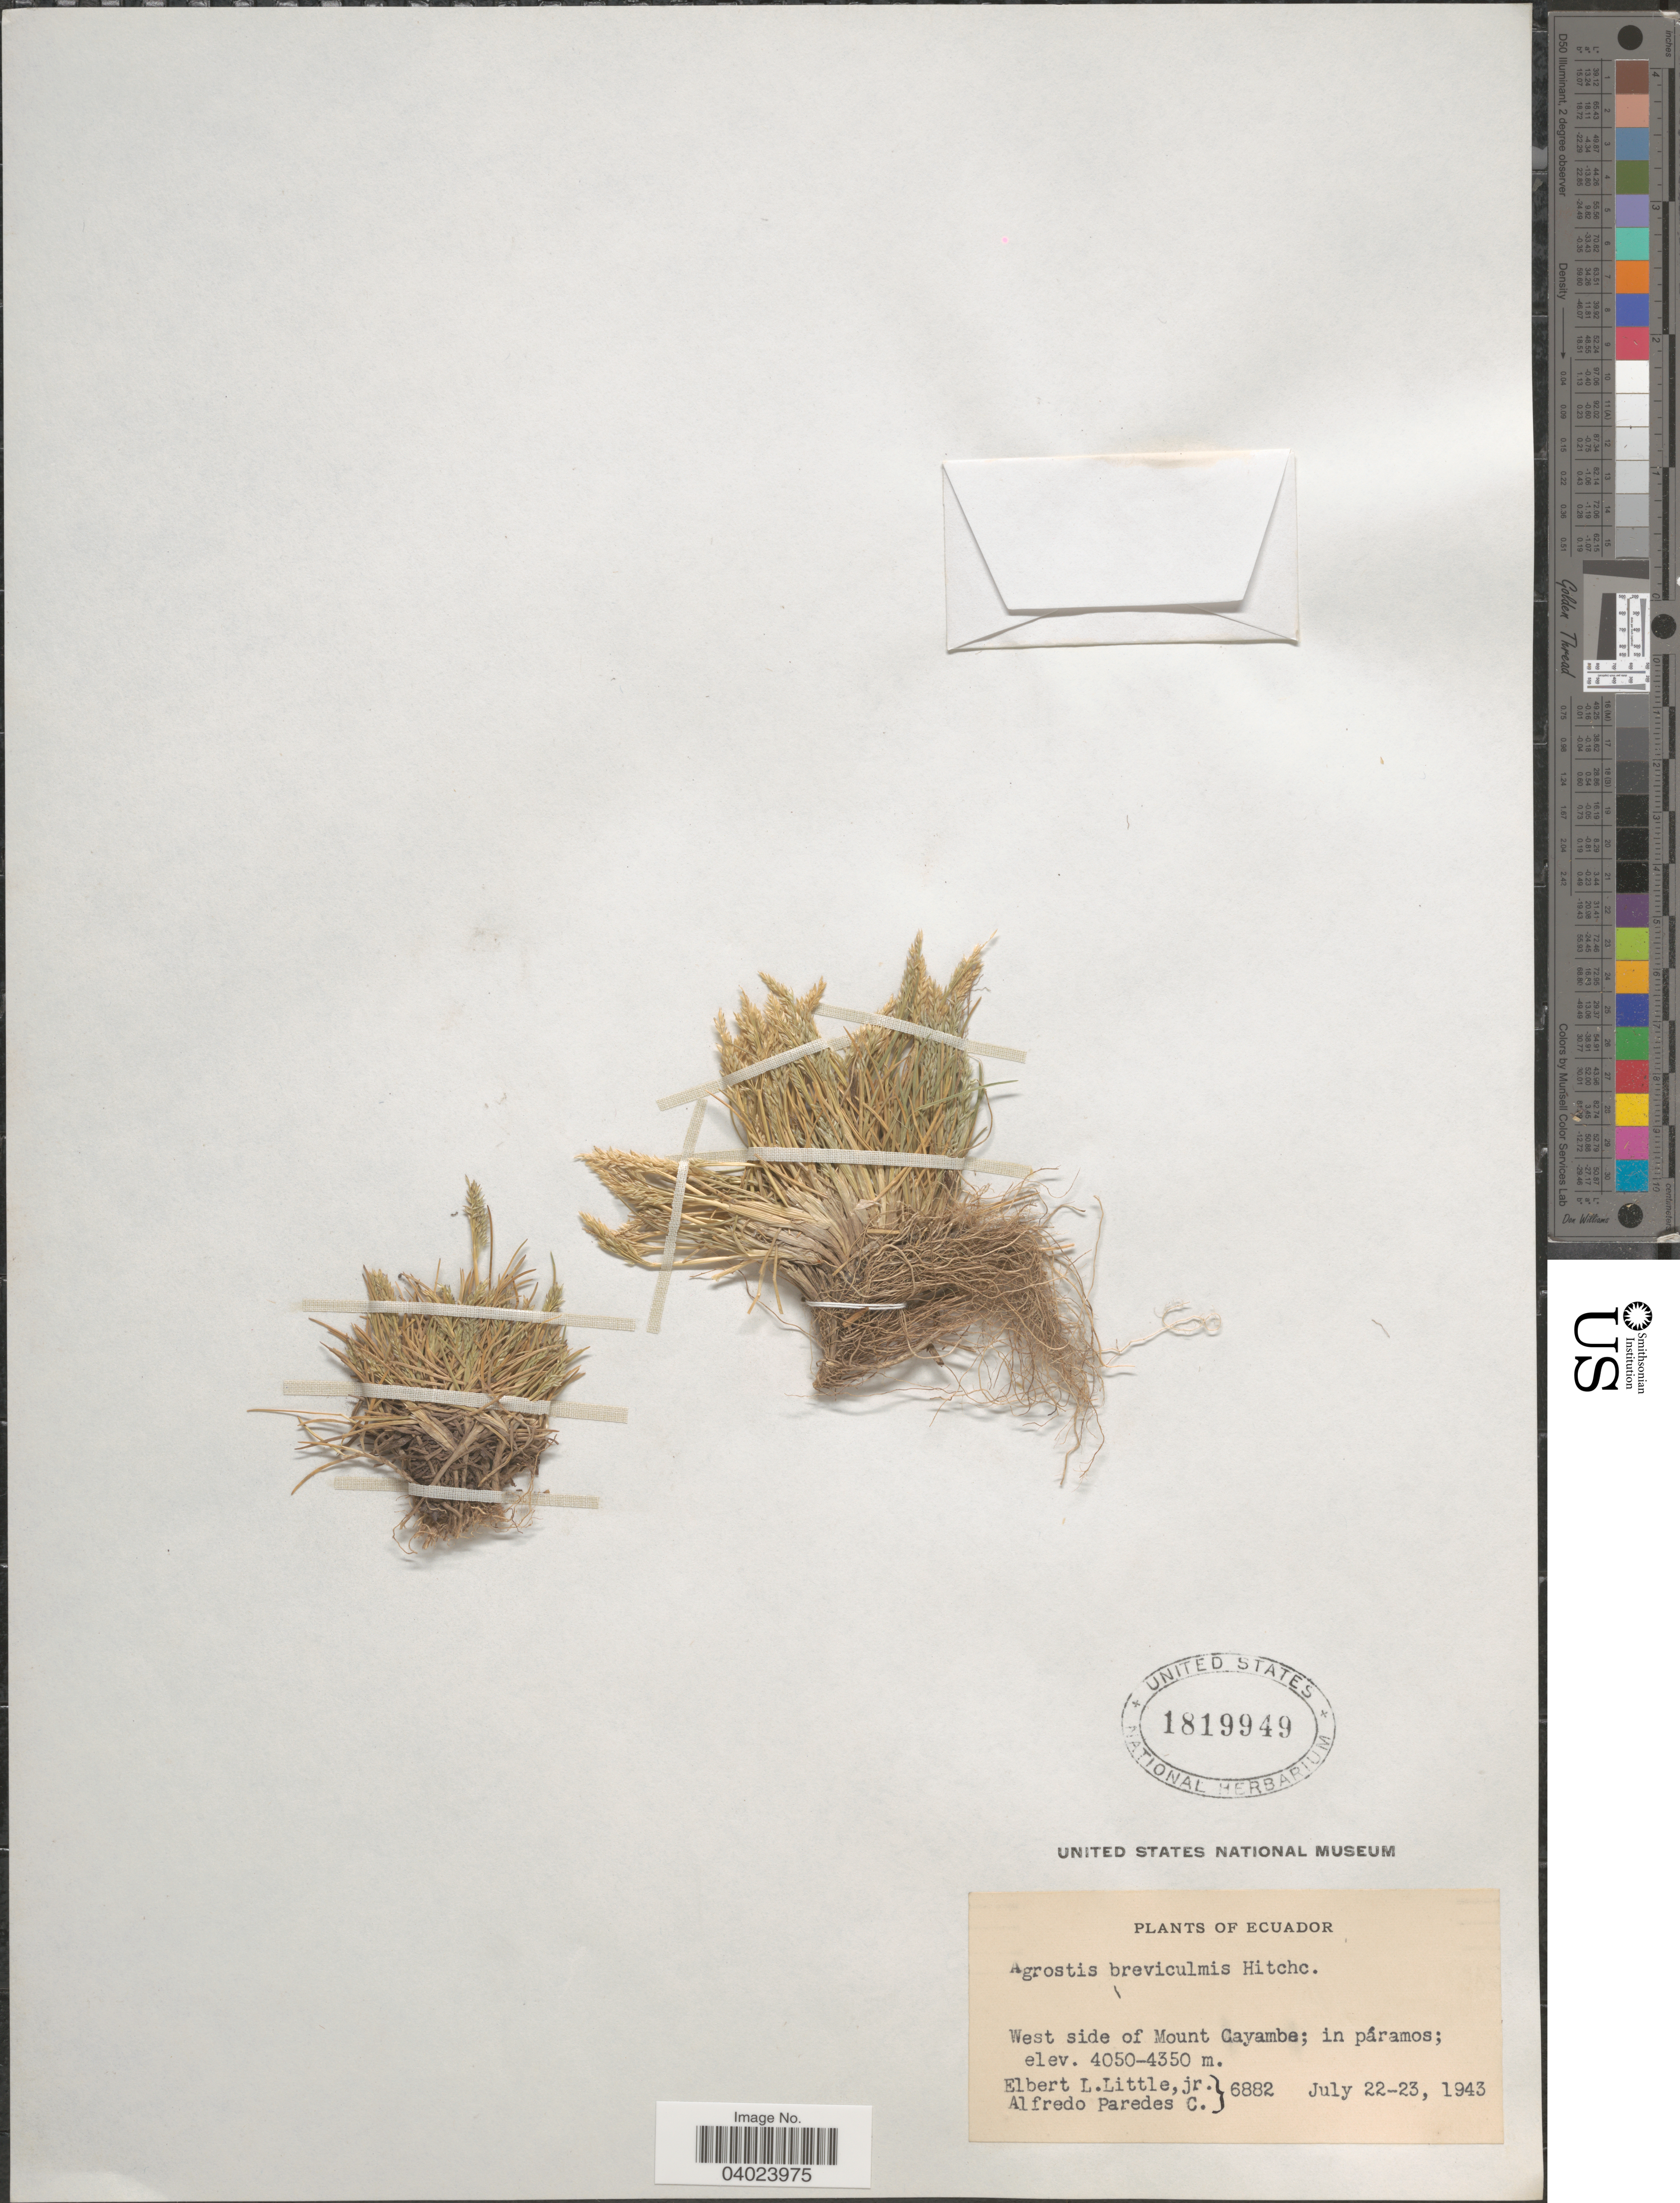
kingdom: Plantae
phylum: Tracheophyta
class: Liliopsida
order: Poales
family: Poaceae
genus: Agrostis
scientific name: Agrostis breviculmis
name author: Hitchc.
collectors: E. L. Little & A. Paredes C.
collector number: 6882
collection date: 1943-07-22/1943-07-23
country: Ecuador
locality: West side of Mount Cayambe.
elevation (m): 4050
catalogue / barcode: US 1819949